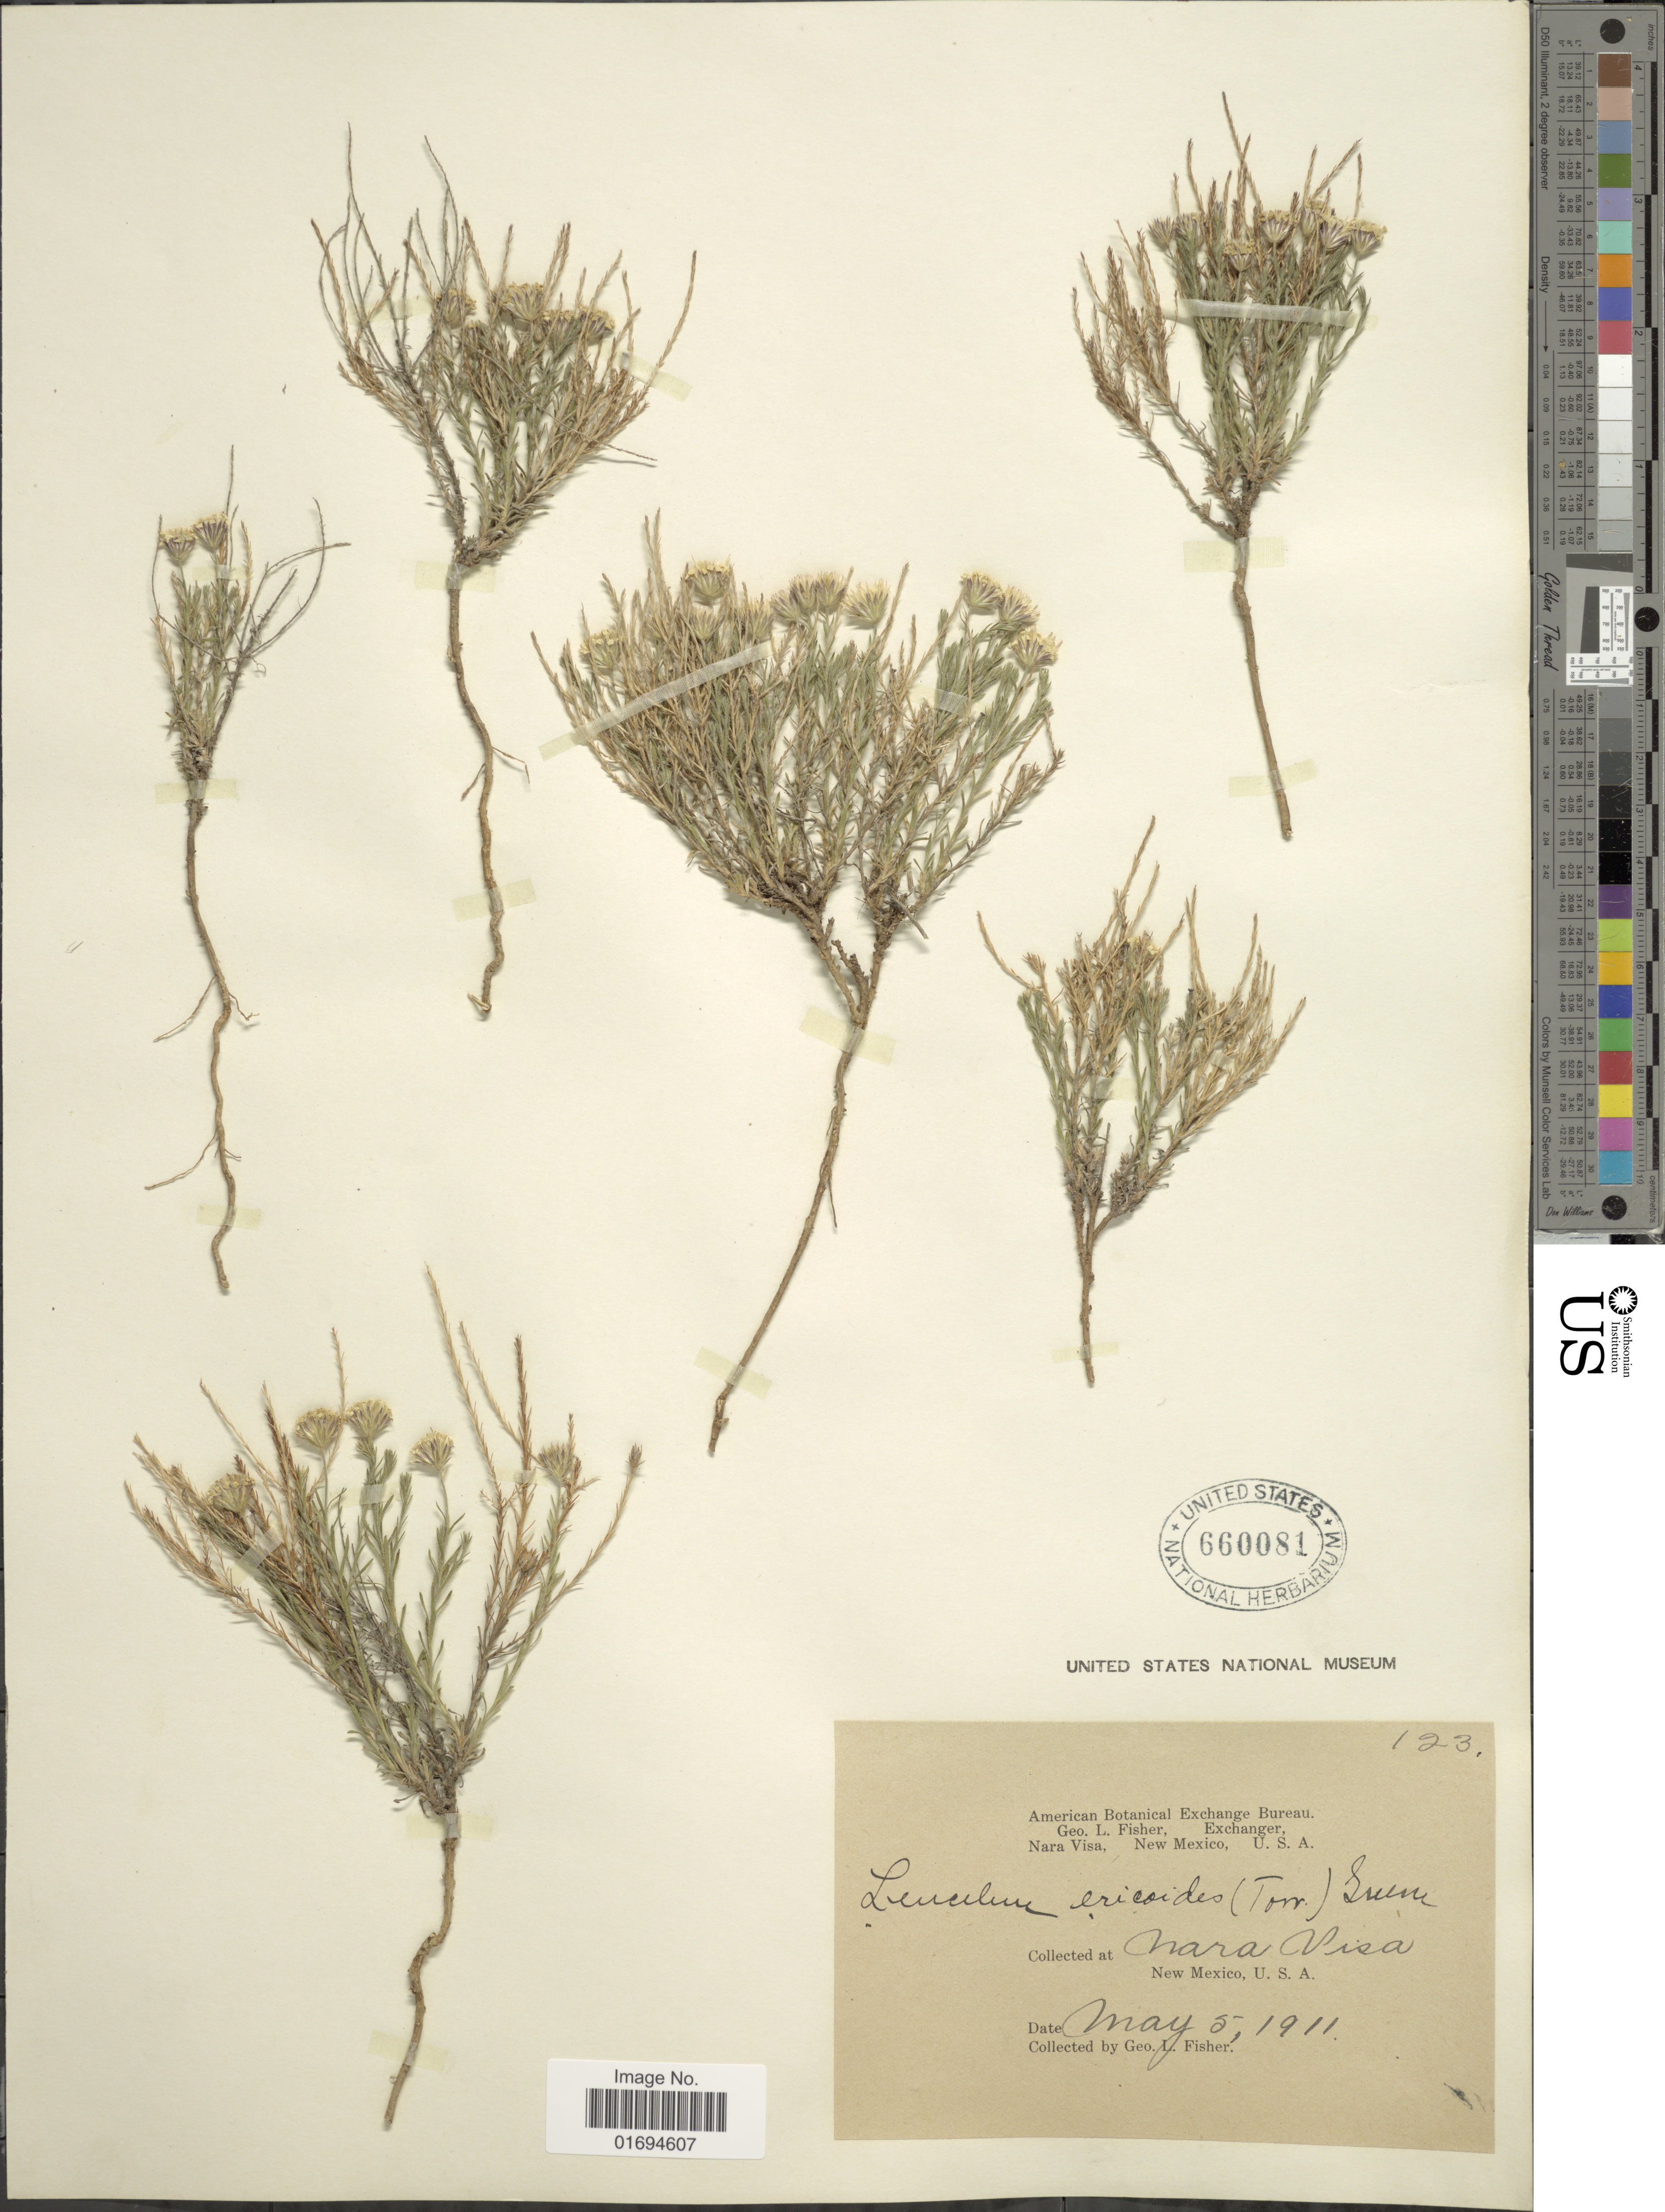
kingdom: Plantae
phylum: Tracheophyta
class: Magnoliopsida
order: Asterales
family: Asteraceae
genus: Chaetopappa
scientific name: Chaetopappa ericoides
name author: (Torr.) G.L. Nesom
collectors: G. L. Fisher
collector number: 123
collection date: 1911-05-05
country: United States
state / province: New Mexico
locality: Nara Visa, New Mexico, U. S. A.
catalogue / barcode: US 660081